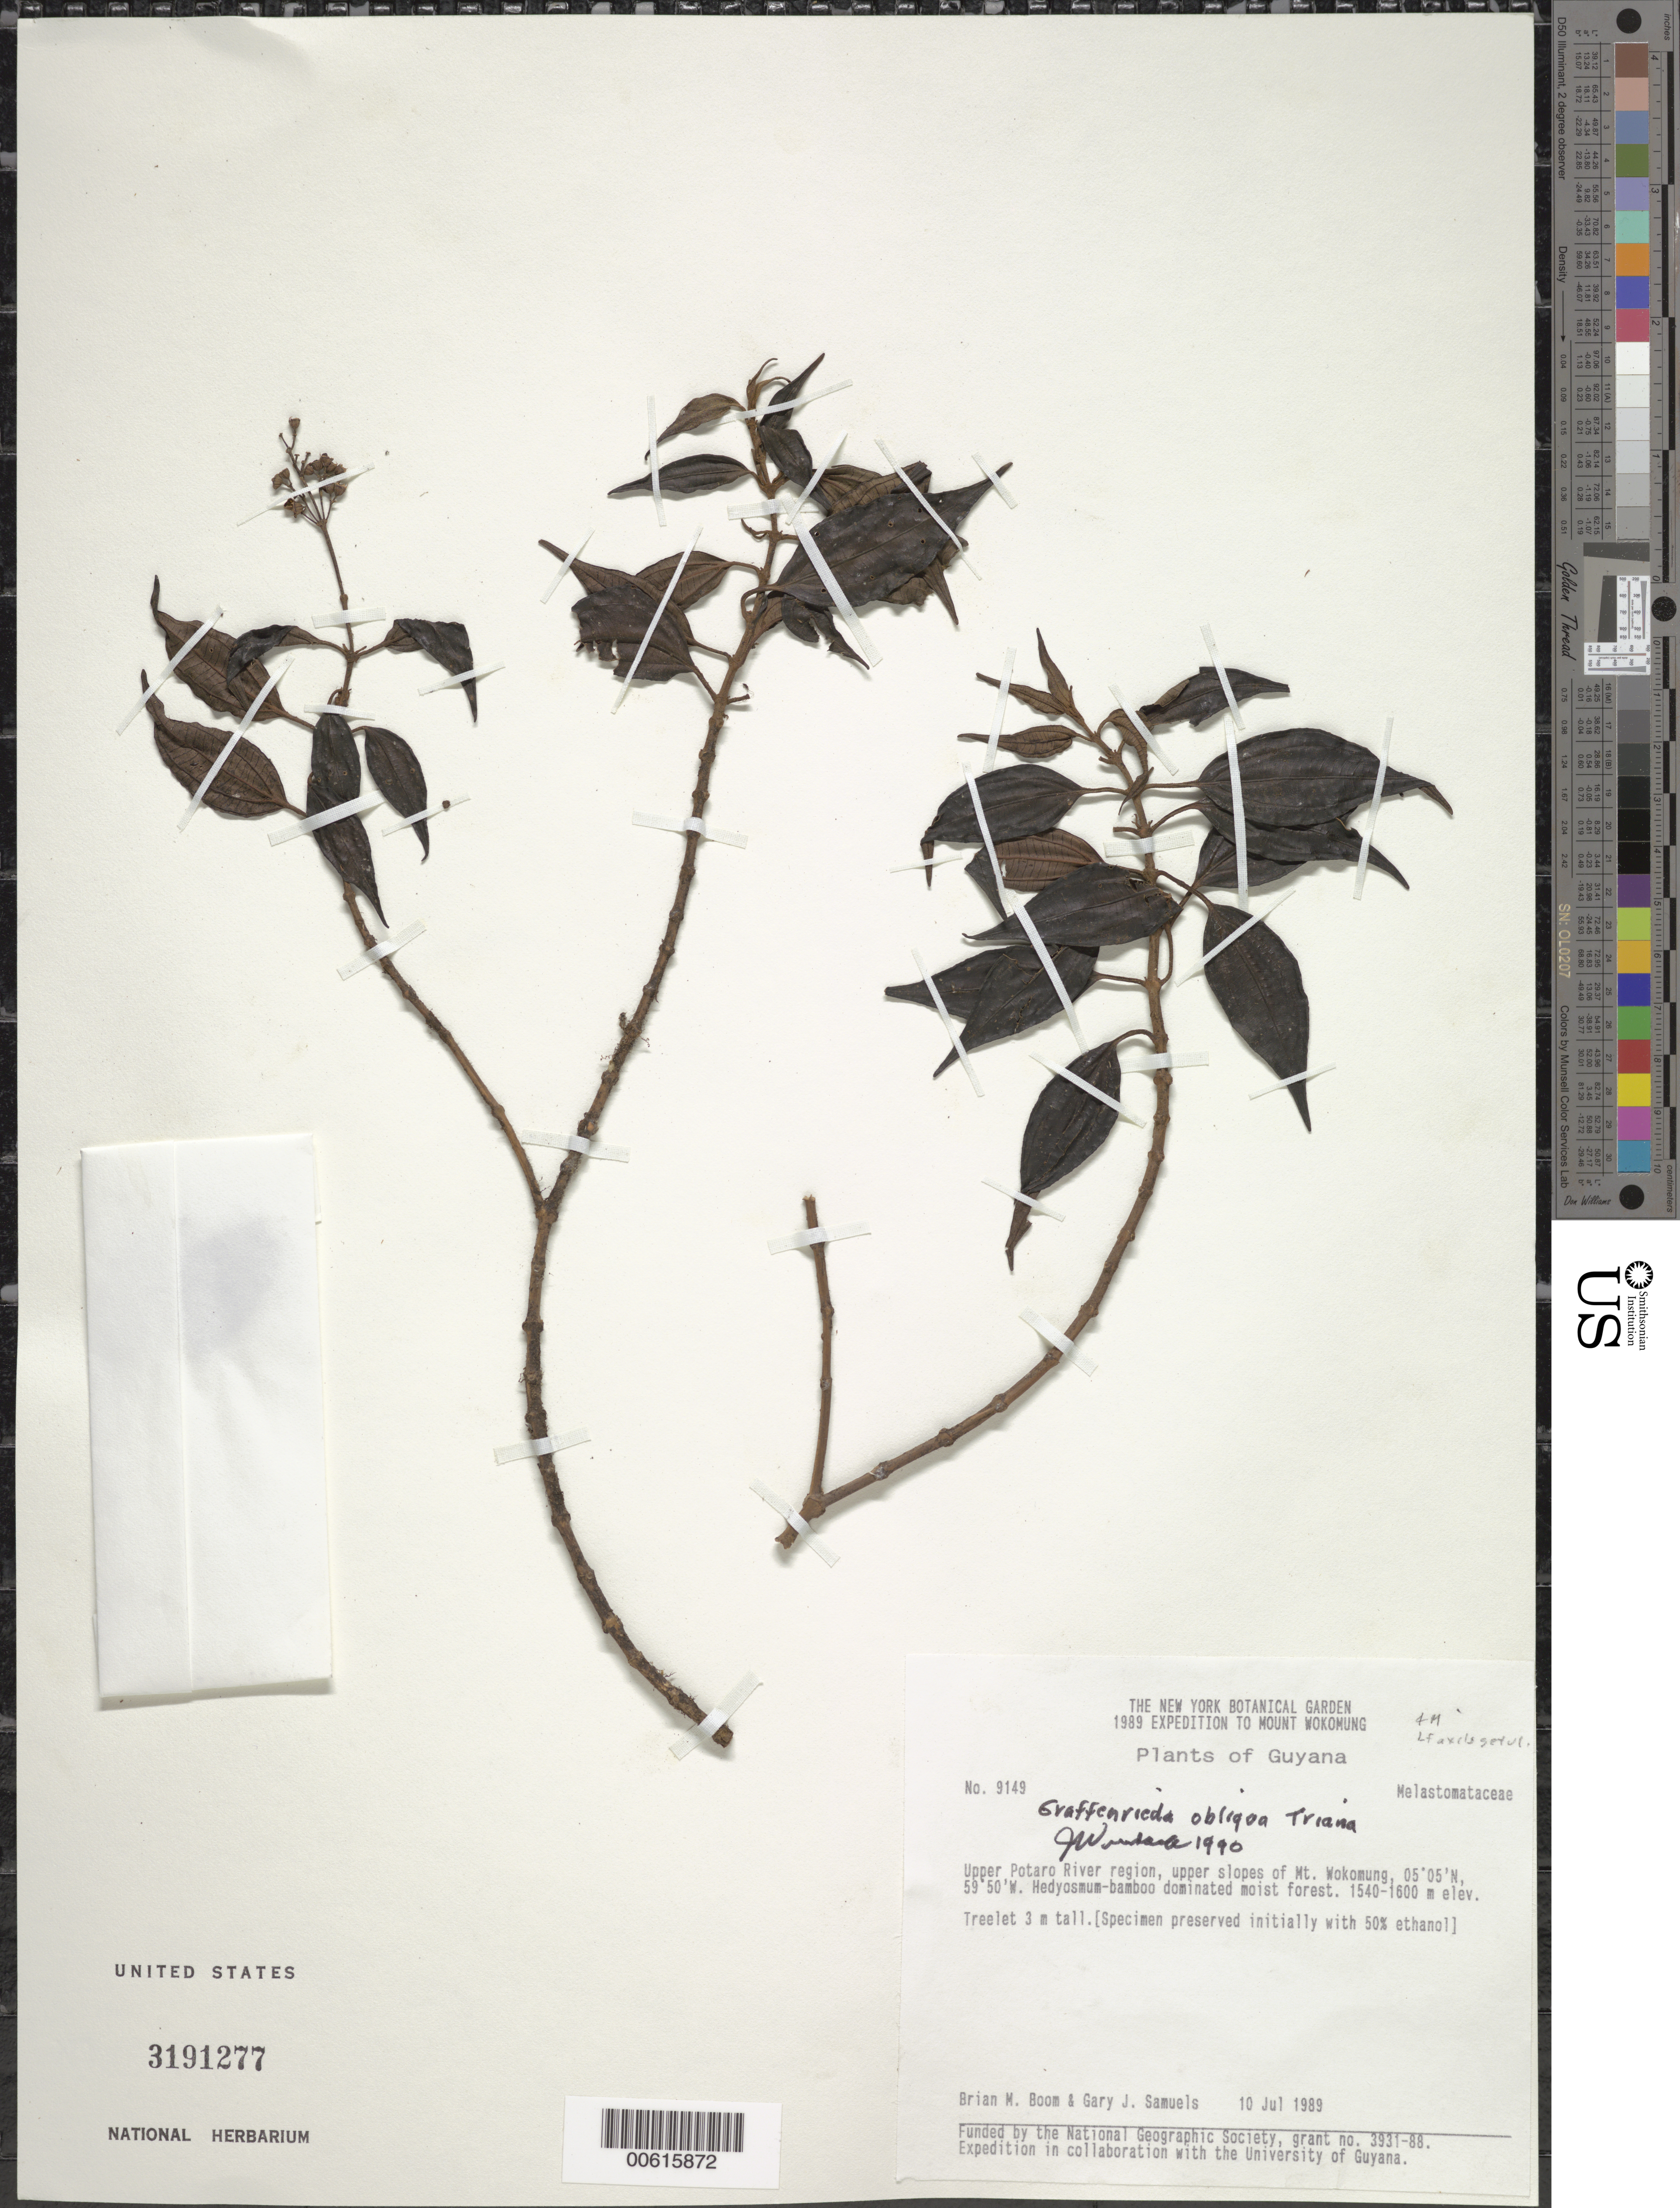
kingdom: Plantae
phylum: Tracheophyta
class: Magnoliopsida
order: Myrtales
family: Melastomataceae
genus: Graffenrieda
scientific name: Graffenrieda obliqua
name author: Triana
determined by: Wurdack, John J., (US), US (UNITED STATES)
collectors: B. M. Boom & G. Samuels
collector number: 9149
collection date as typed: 10-Jul-89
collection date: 1989-07-10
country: Guyana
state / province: Potaro-Siparuni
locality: Mt. Wokomung, upper slopes, upper Potaro River region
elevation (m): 1540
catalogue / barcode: US 3191277